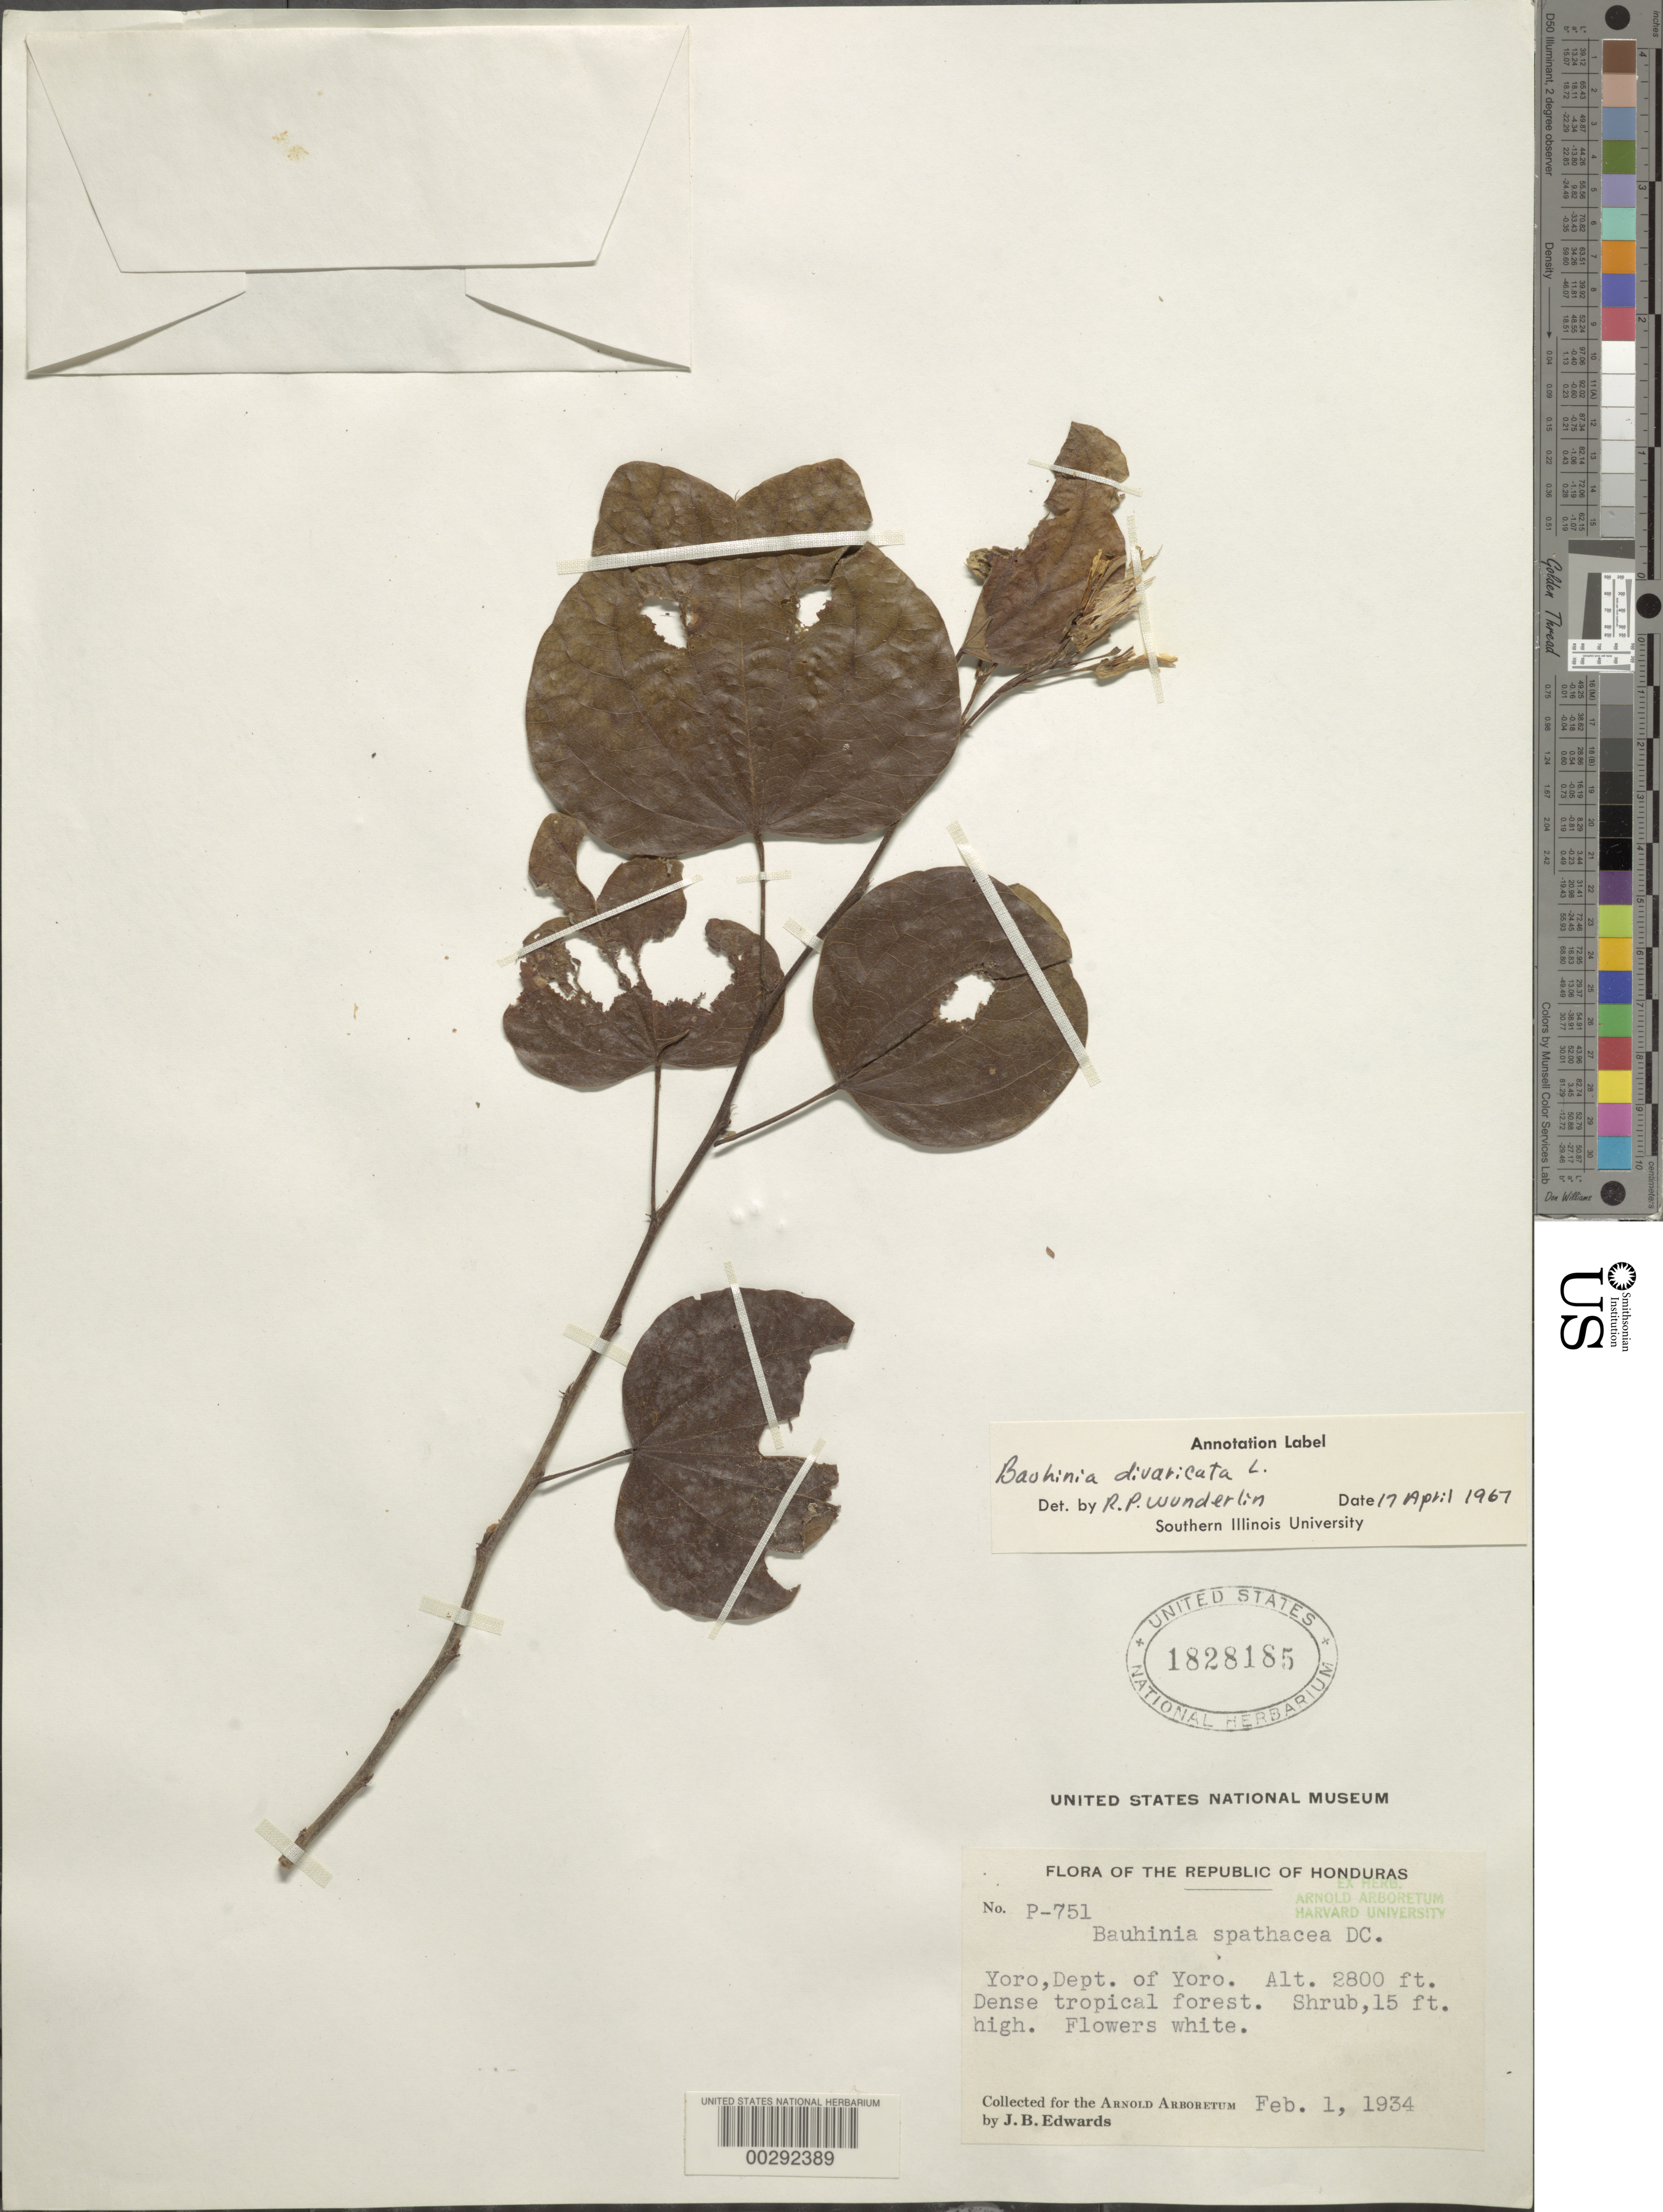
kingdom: Plantae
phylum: Tracheophyta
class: Magnoliopsida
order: Fabales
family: Fabaceae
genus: Bauhinia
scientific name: Bauhinia divaricata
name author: L.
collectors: J. B. Edwards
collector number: P-751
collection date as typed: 01 Feb 1934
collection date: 1934-02-01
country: Honduras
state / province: Yoro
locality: Yoro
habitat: Dense tropical forest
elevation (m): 853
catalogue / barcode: US 1828185